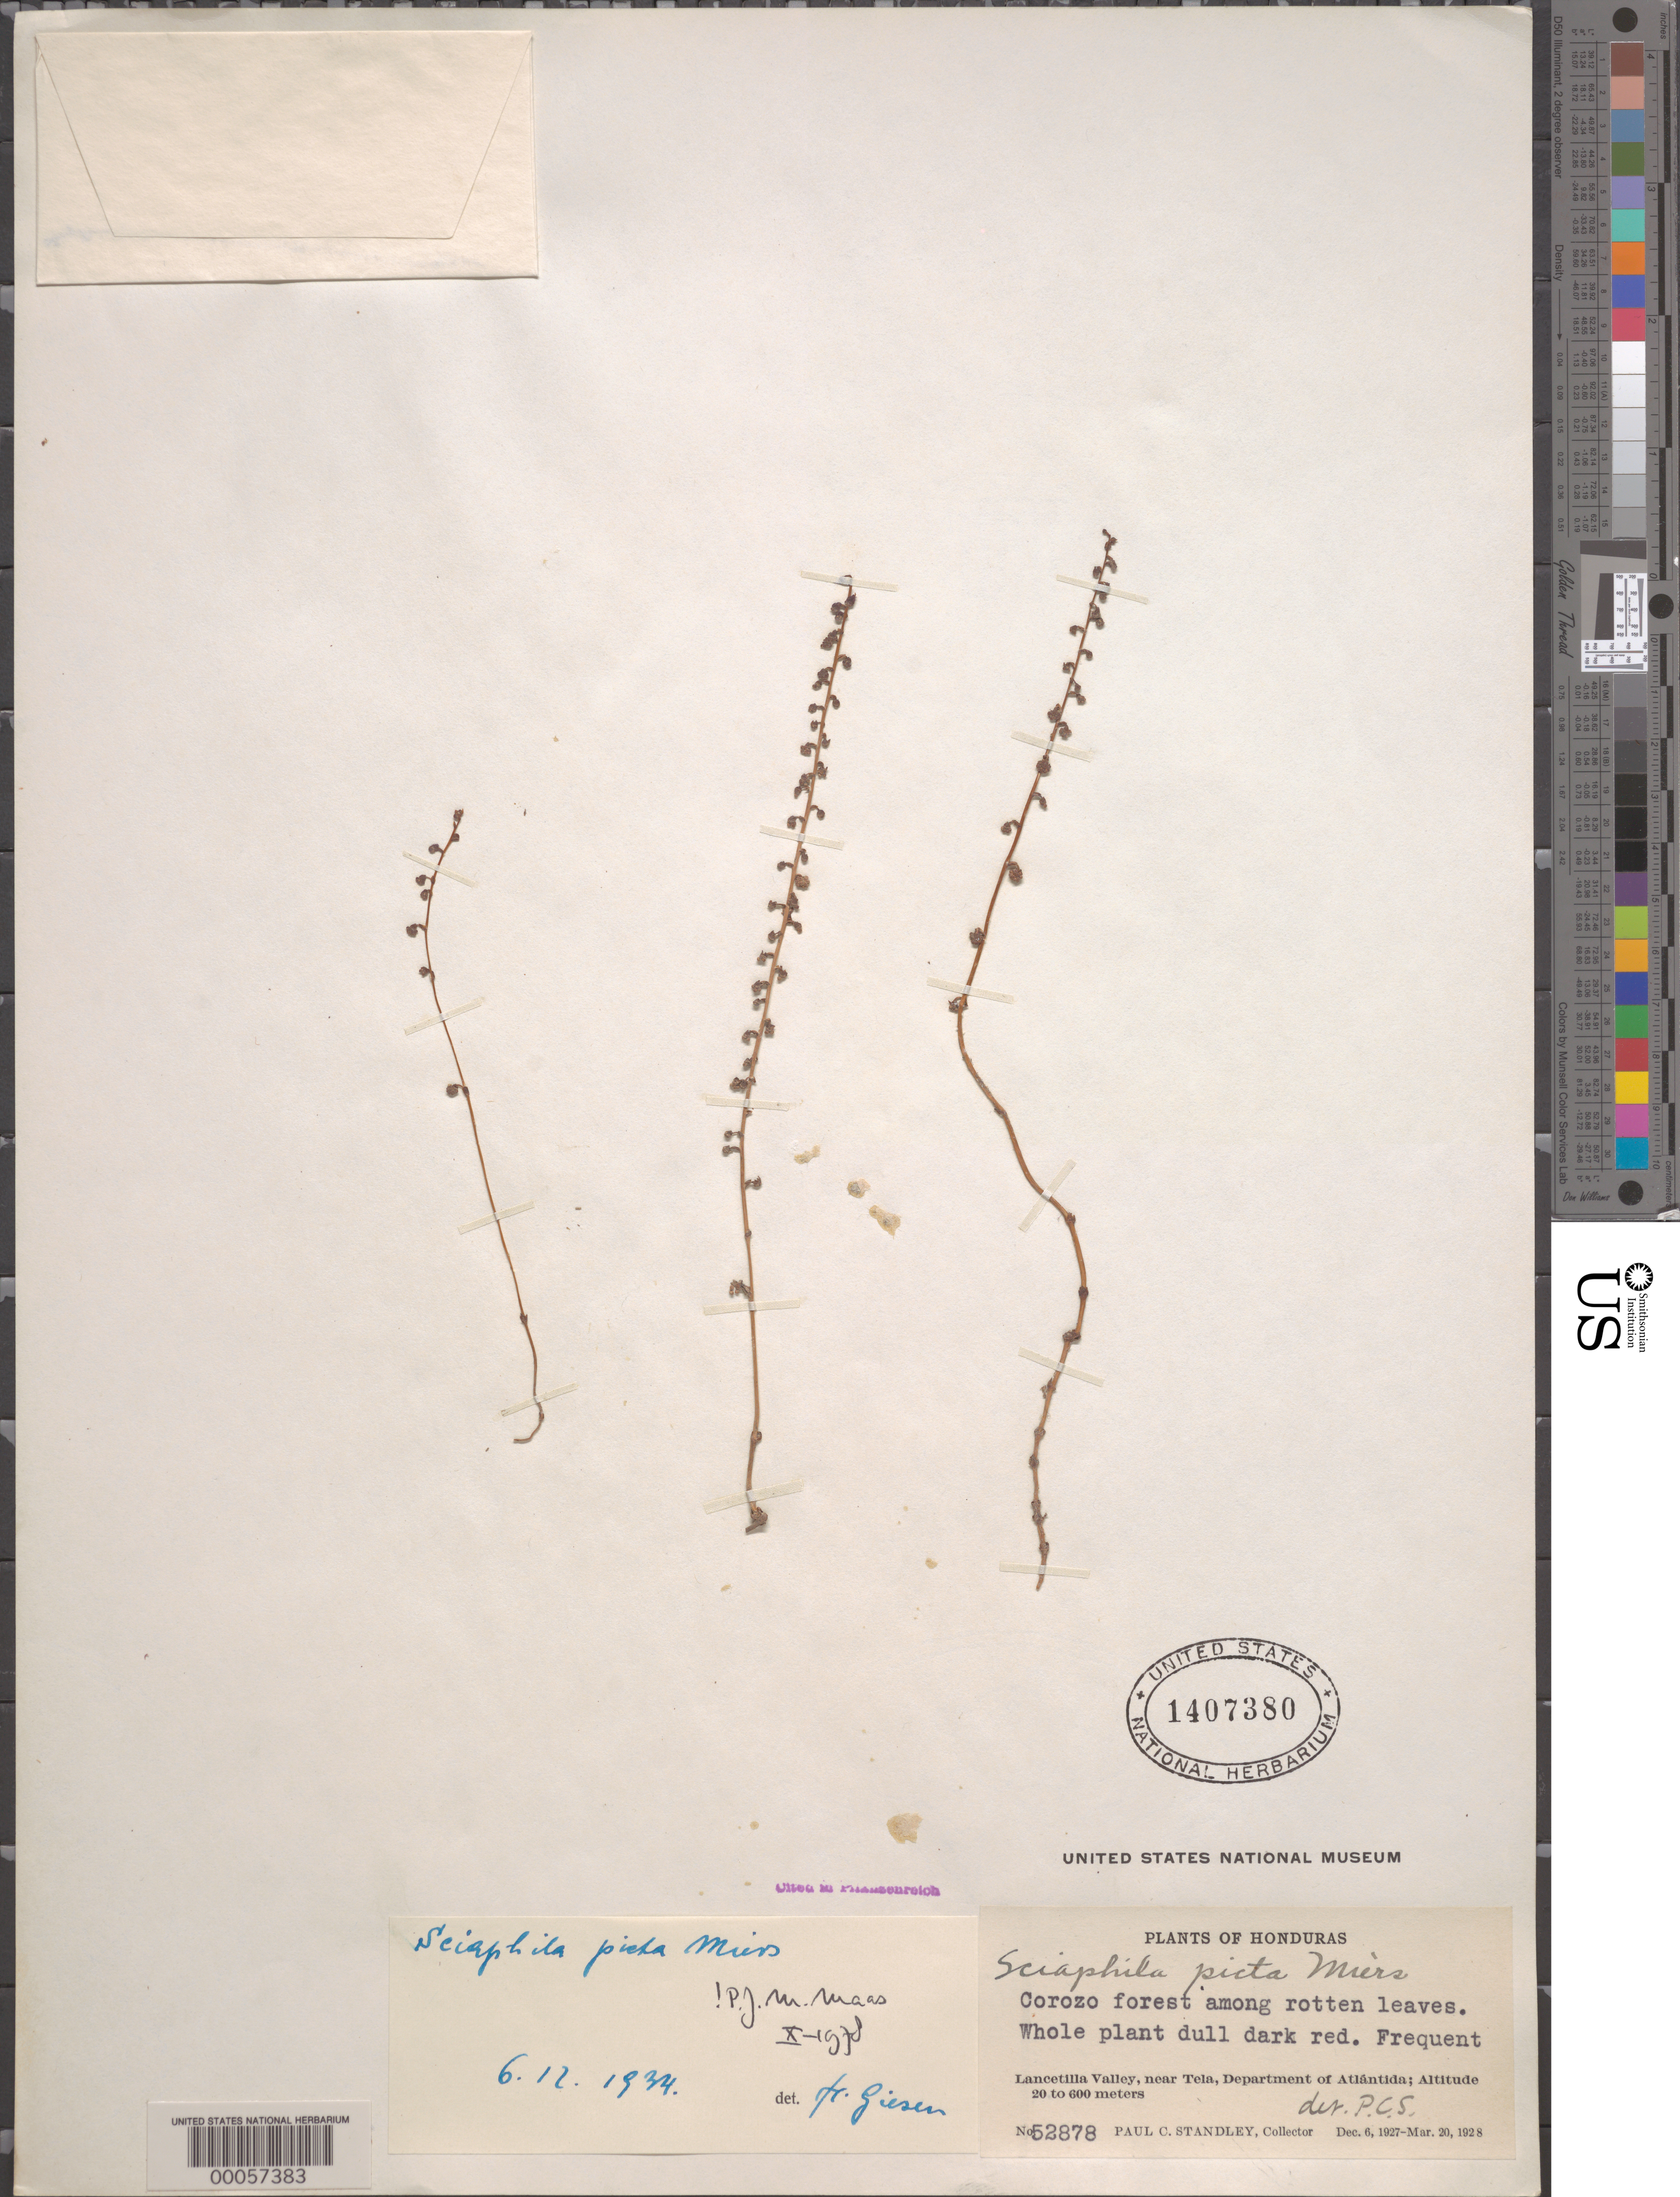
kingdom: Plantae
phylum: Tracheophyta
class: Liliopsida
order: Pandanales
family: Triuridaceae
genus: Sciaphila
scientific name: Sciaphila picta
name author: Miers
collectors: P. C. Standley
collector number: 52878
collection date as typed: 06 Dec 1927 to 20 Mar 1928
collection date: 1927-12-06/1928-03-20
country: Honduras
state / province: Atlántida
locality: Lancetilla Valley, near Tela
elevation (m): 20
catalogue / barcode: US 1407380